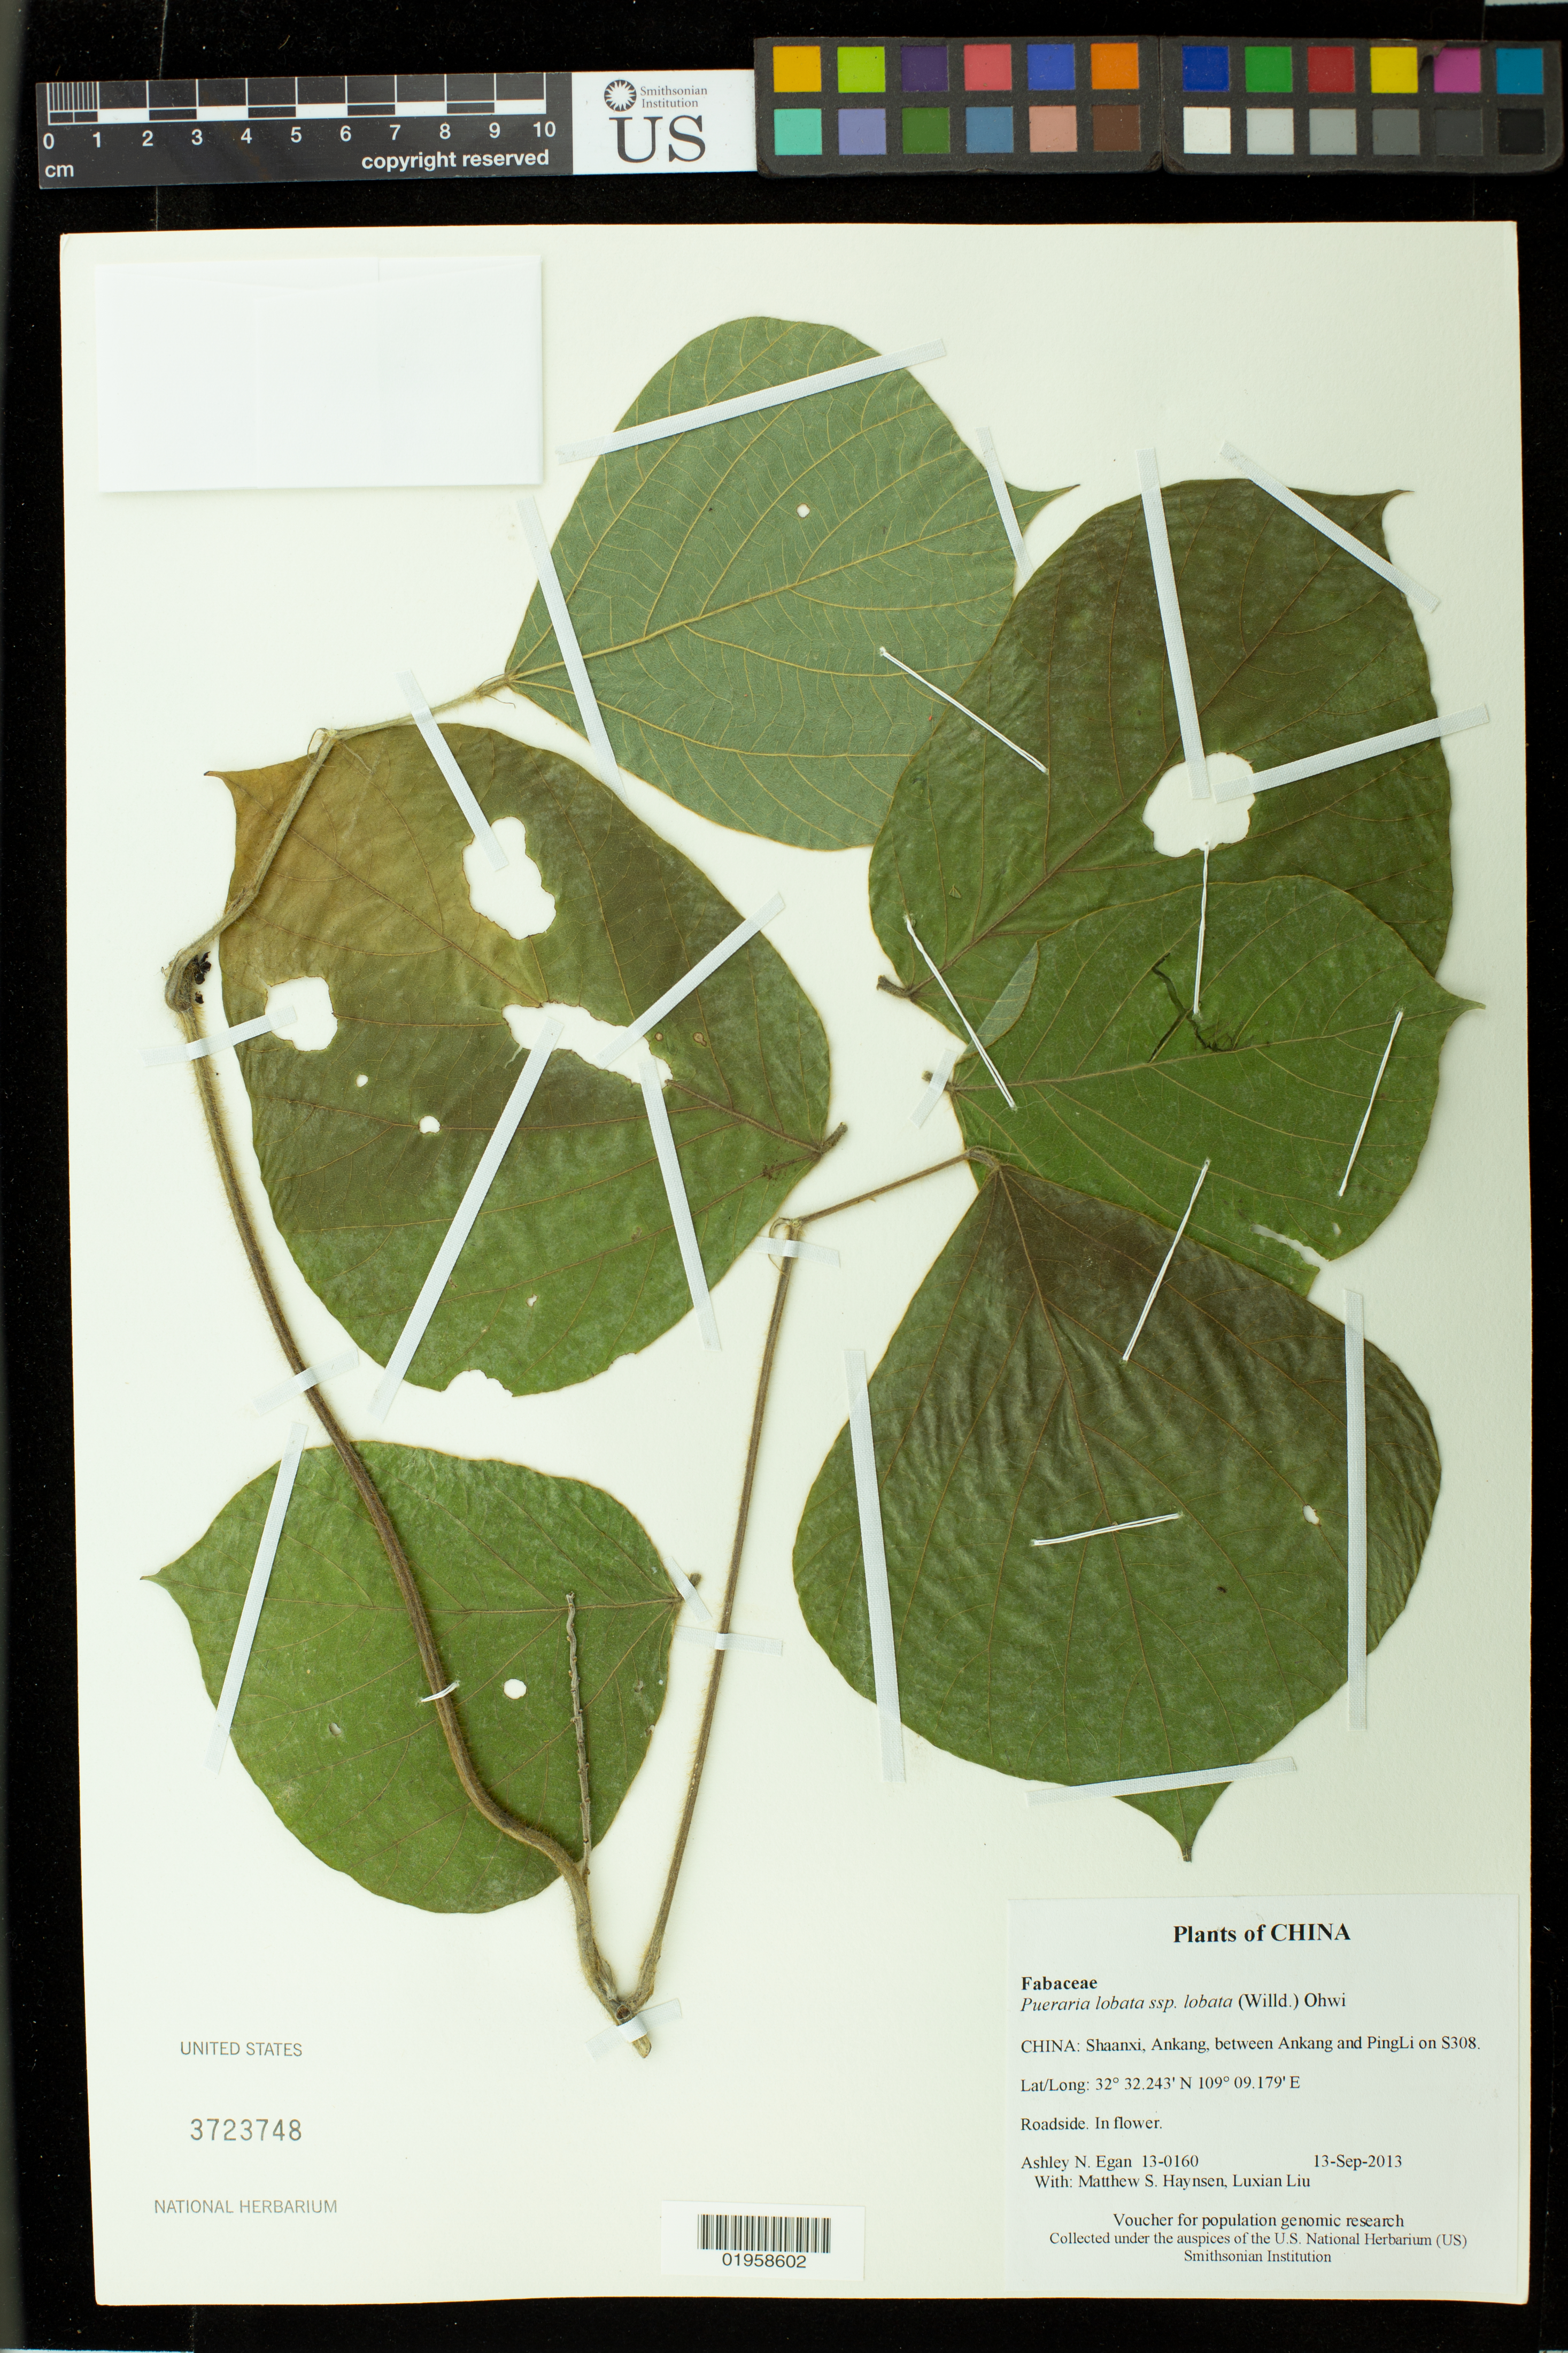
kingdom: Plantae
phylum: Tracheophyta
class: Magnoliopsida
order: Fabales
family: Fabaceae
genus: Pueraria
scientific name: Pueraria lobata subsp. lobata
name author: (Willd.) Ohwi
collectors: A. N. Egan, M. Hansen & L. Liu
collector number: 13-0160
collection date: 2013-09-13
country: China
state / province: Shaanxi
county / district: Ankang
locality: between Ankang and PingLi on S308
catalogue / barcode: US 3723748